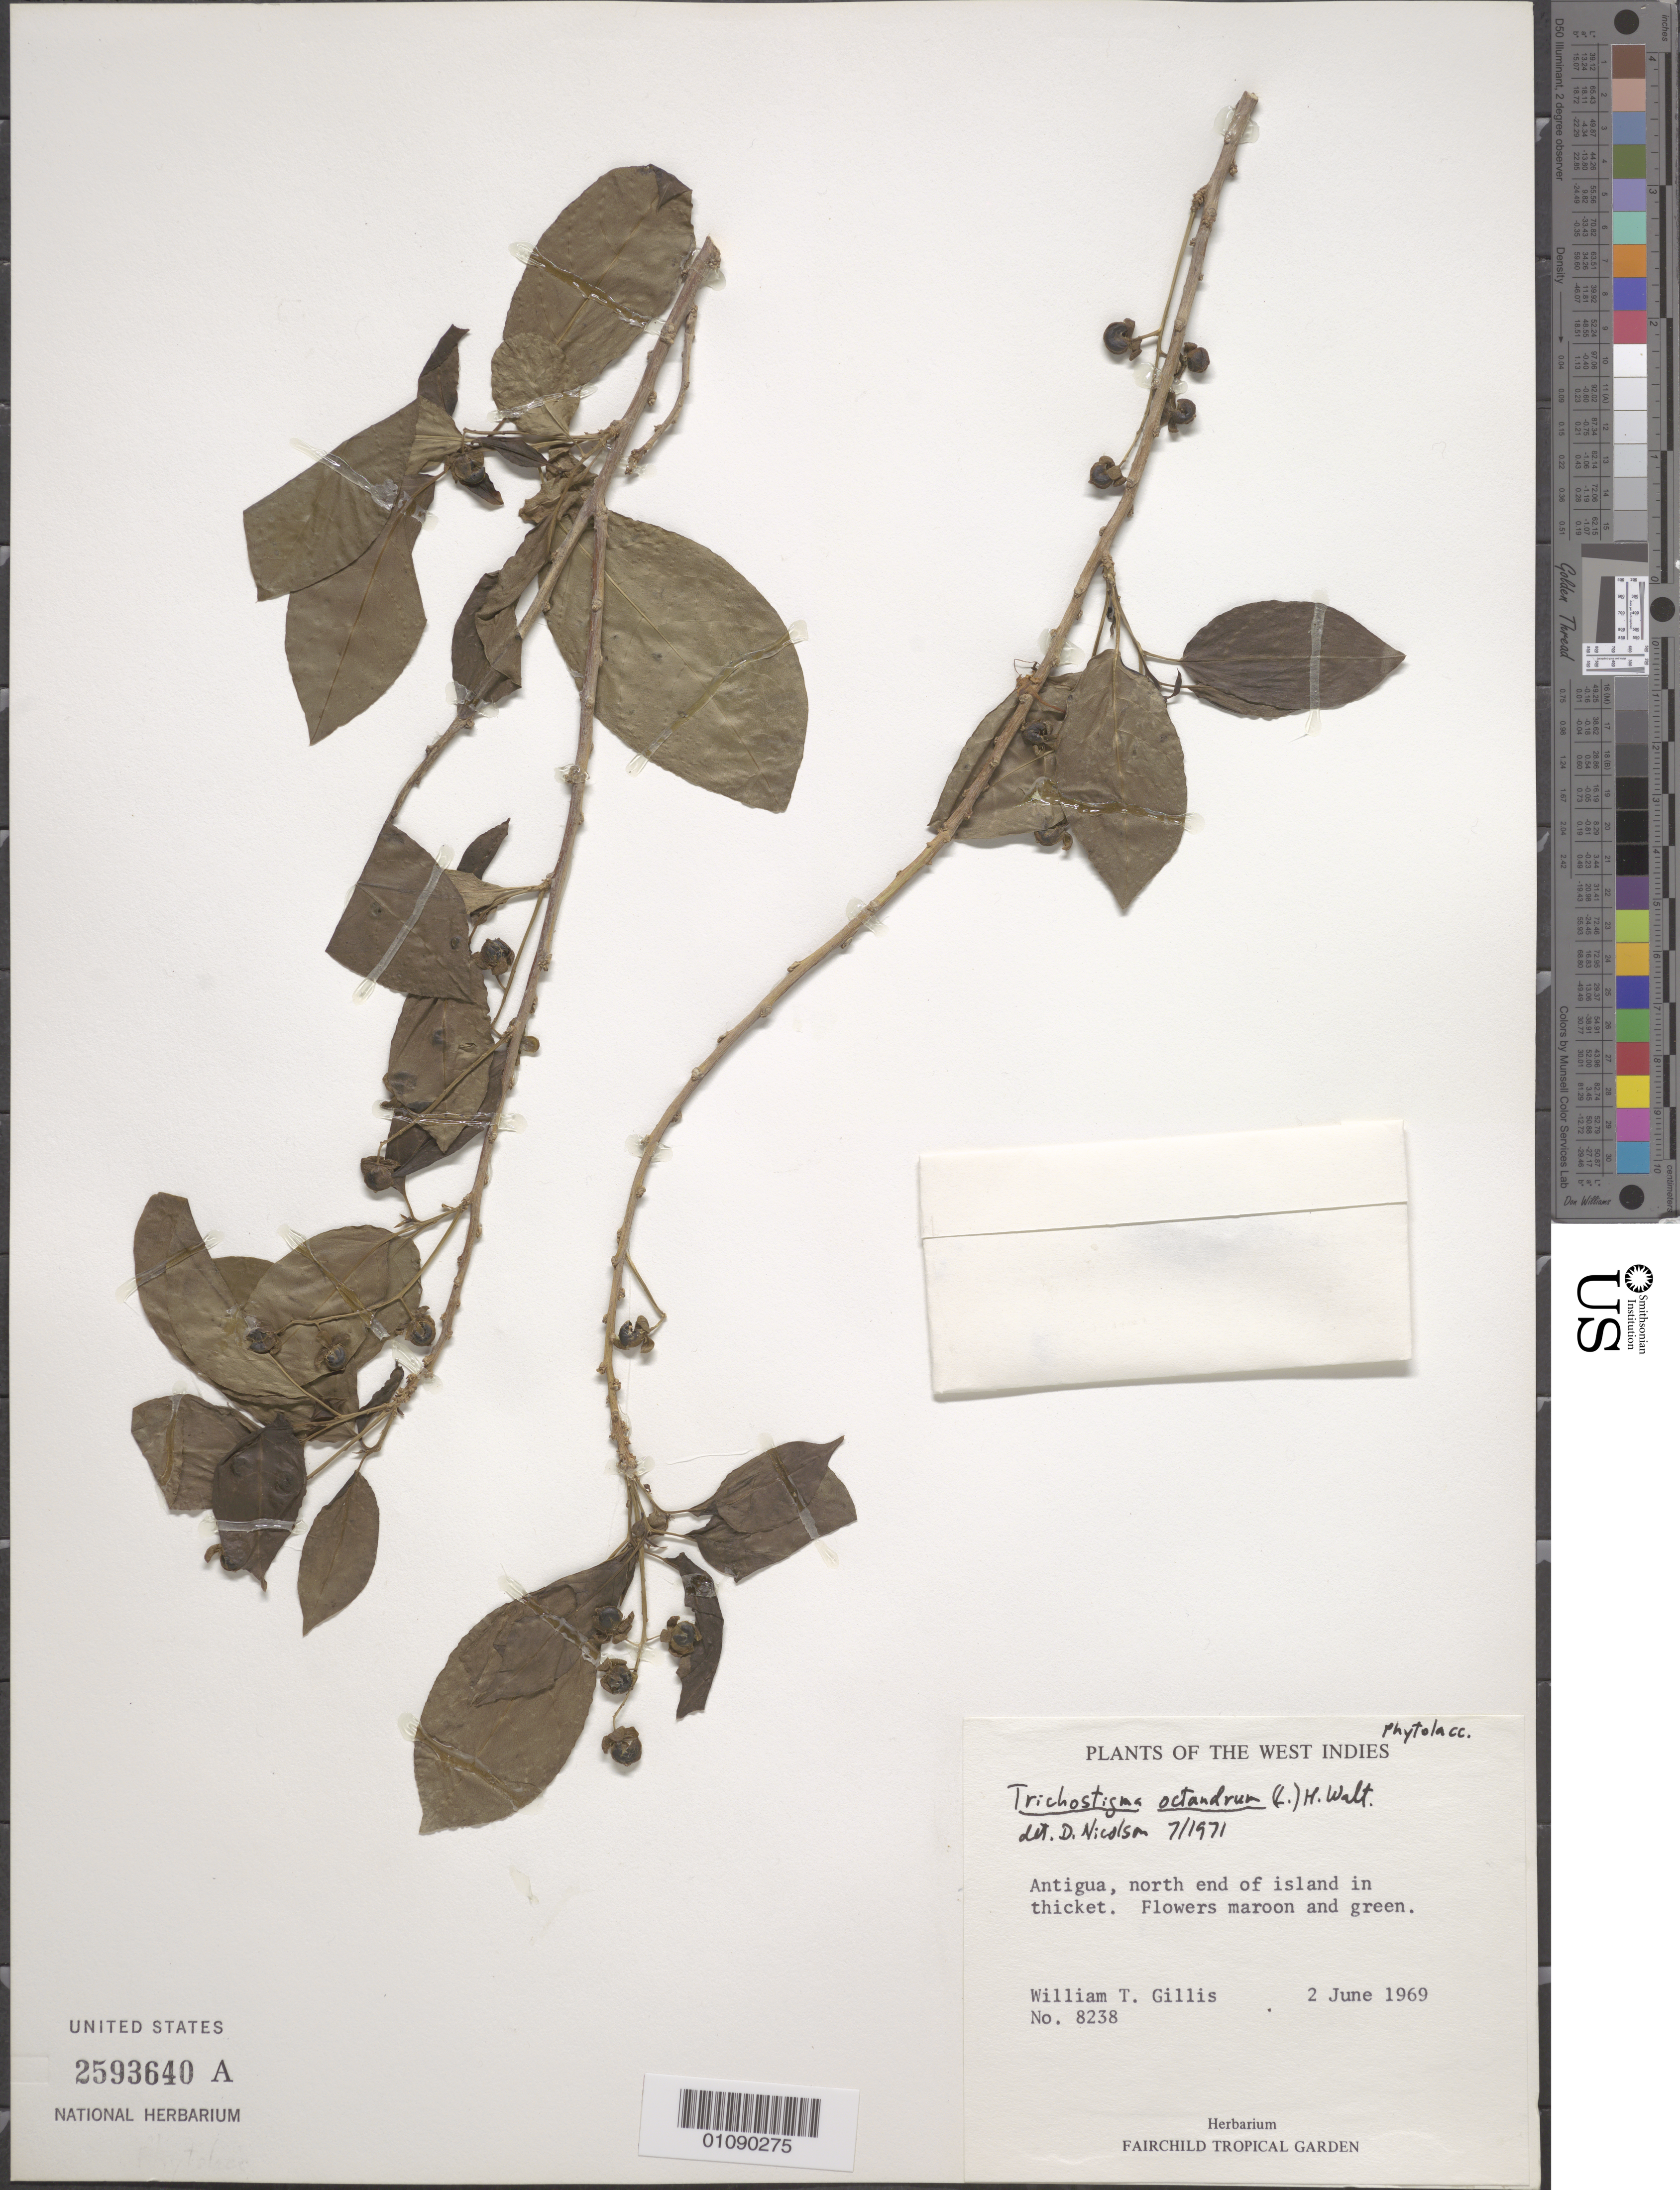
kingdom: Plantae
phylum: Tracheophyta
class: Magnoliopsida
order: Caryophyllales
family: Phytolaccaceae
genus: Trichostigma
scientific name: Trichostigma octandrum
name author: (L.) H. Walter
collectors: W. T. Gillis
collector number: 8238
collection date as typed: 02 Jun 1969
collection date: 1969-06-02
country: Antigua and Barbuda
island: Antigua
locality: Antigua, N end of island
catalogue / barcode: US 2593640